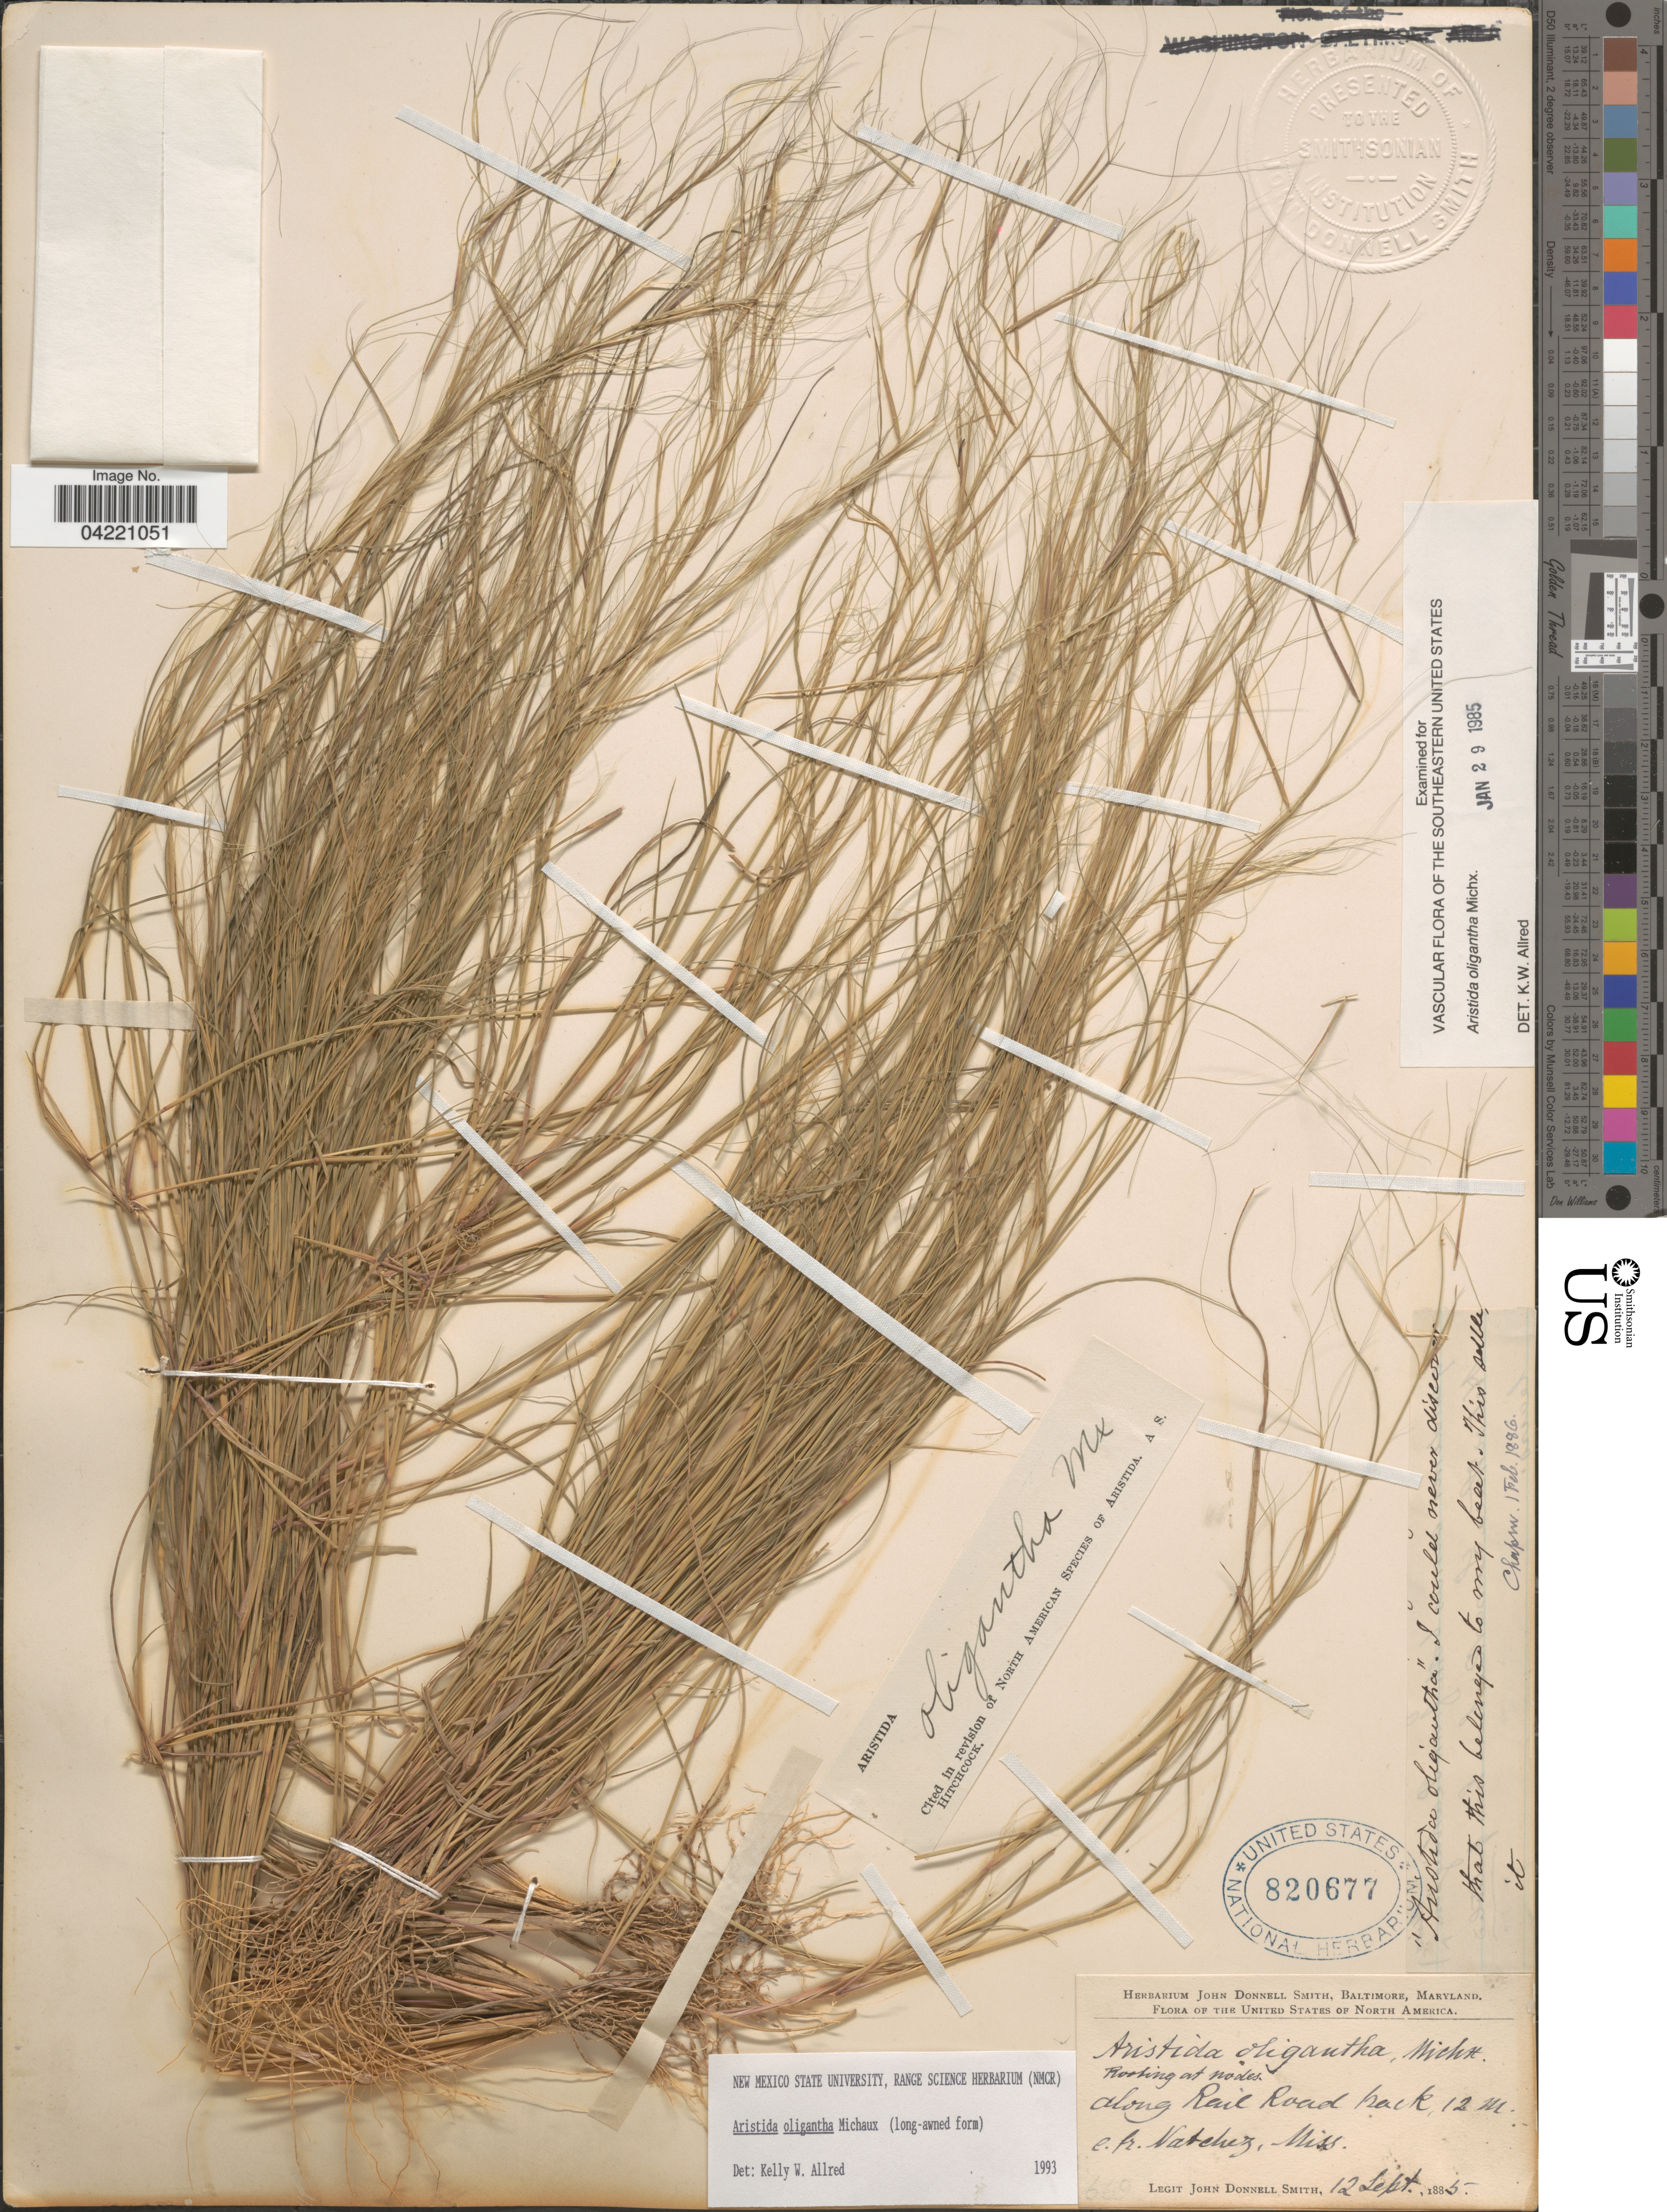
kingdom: Plantae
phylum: Tracheophyta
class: Liliopsida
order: Poales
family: Poaceae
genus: Aristida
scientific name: Aristida oligantha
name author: Michx.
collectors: J. Donnell Smith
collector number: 669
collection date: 1885-09-12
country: United States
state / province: Mississippi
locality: Along Rail Road back, 12 m. e. fr. Natchez.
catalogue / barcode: US 820677